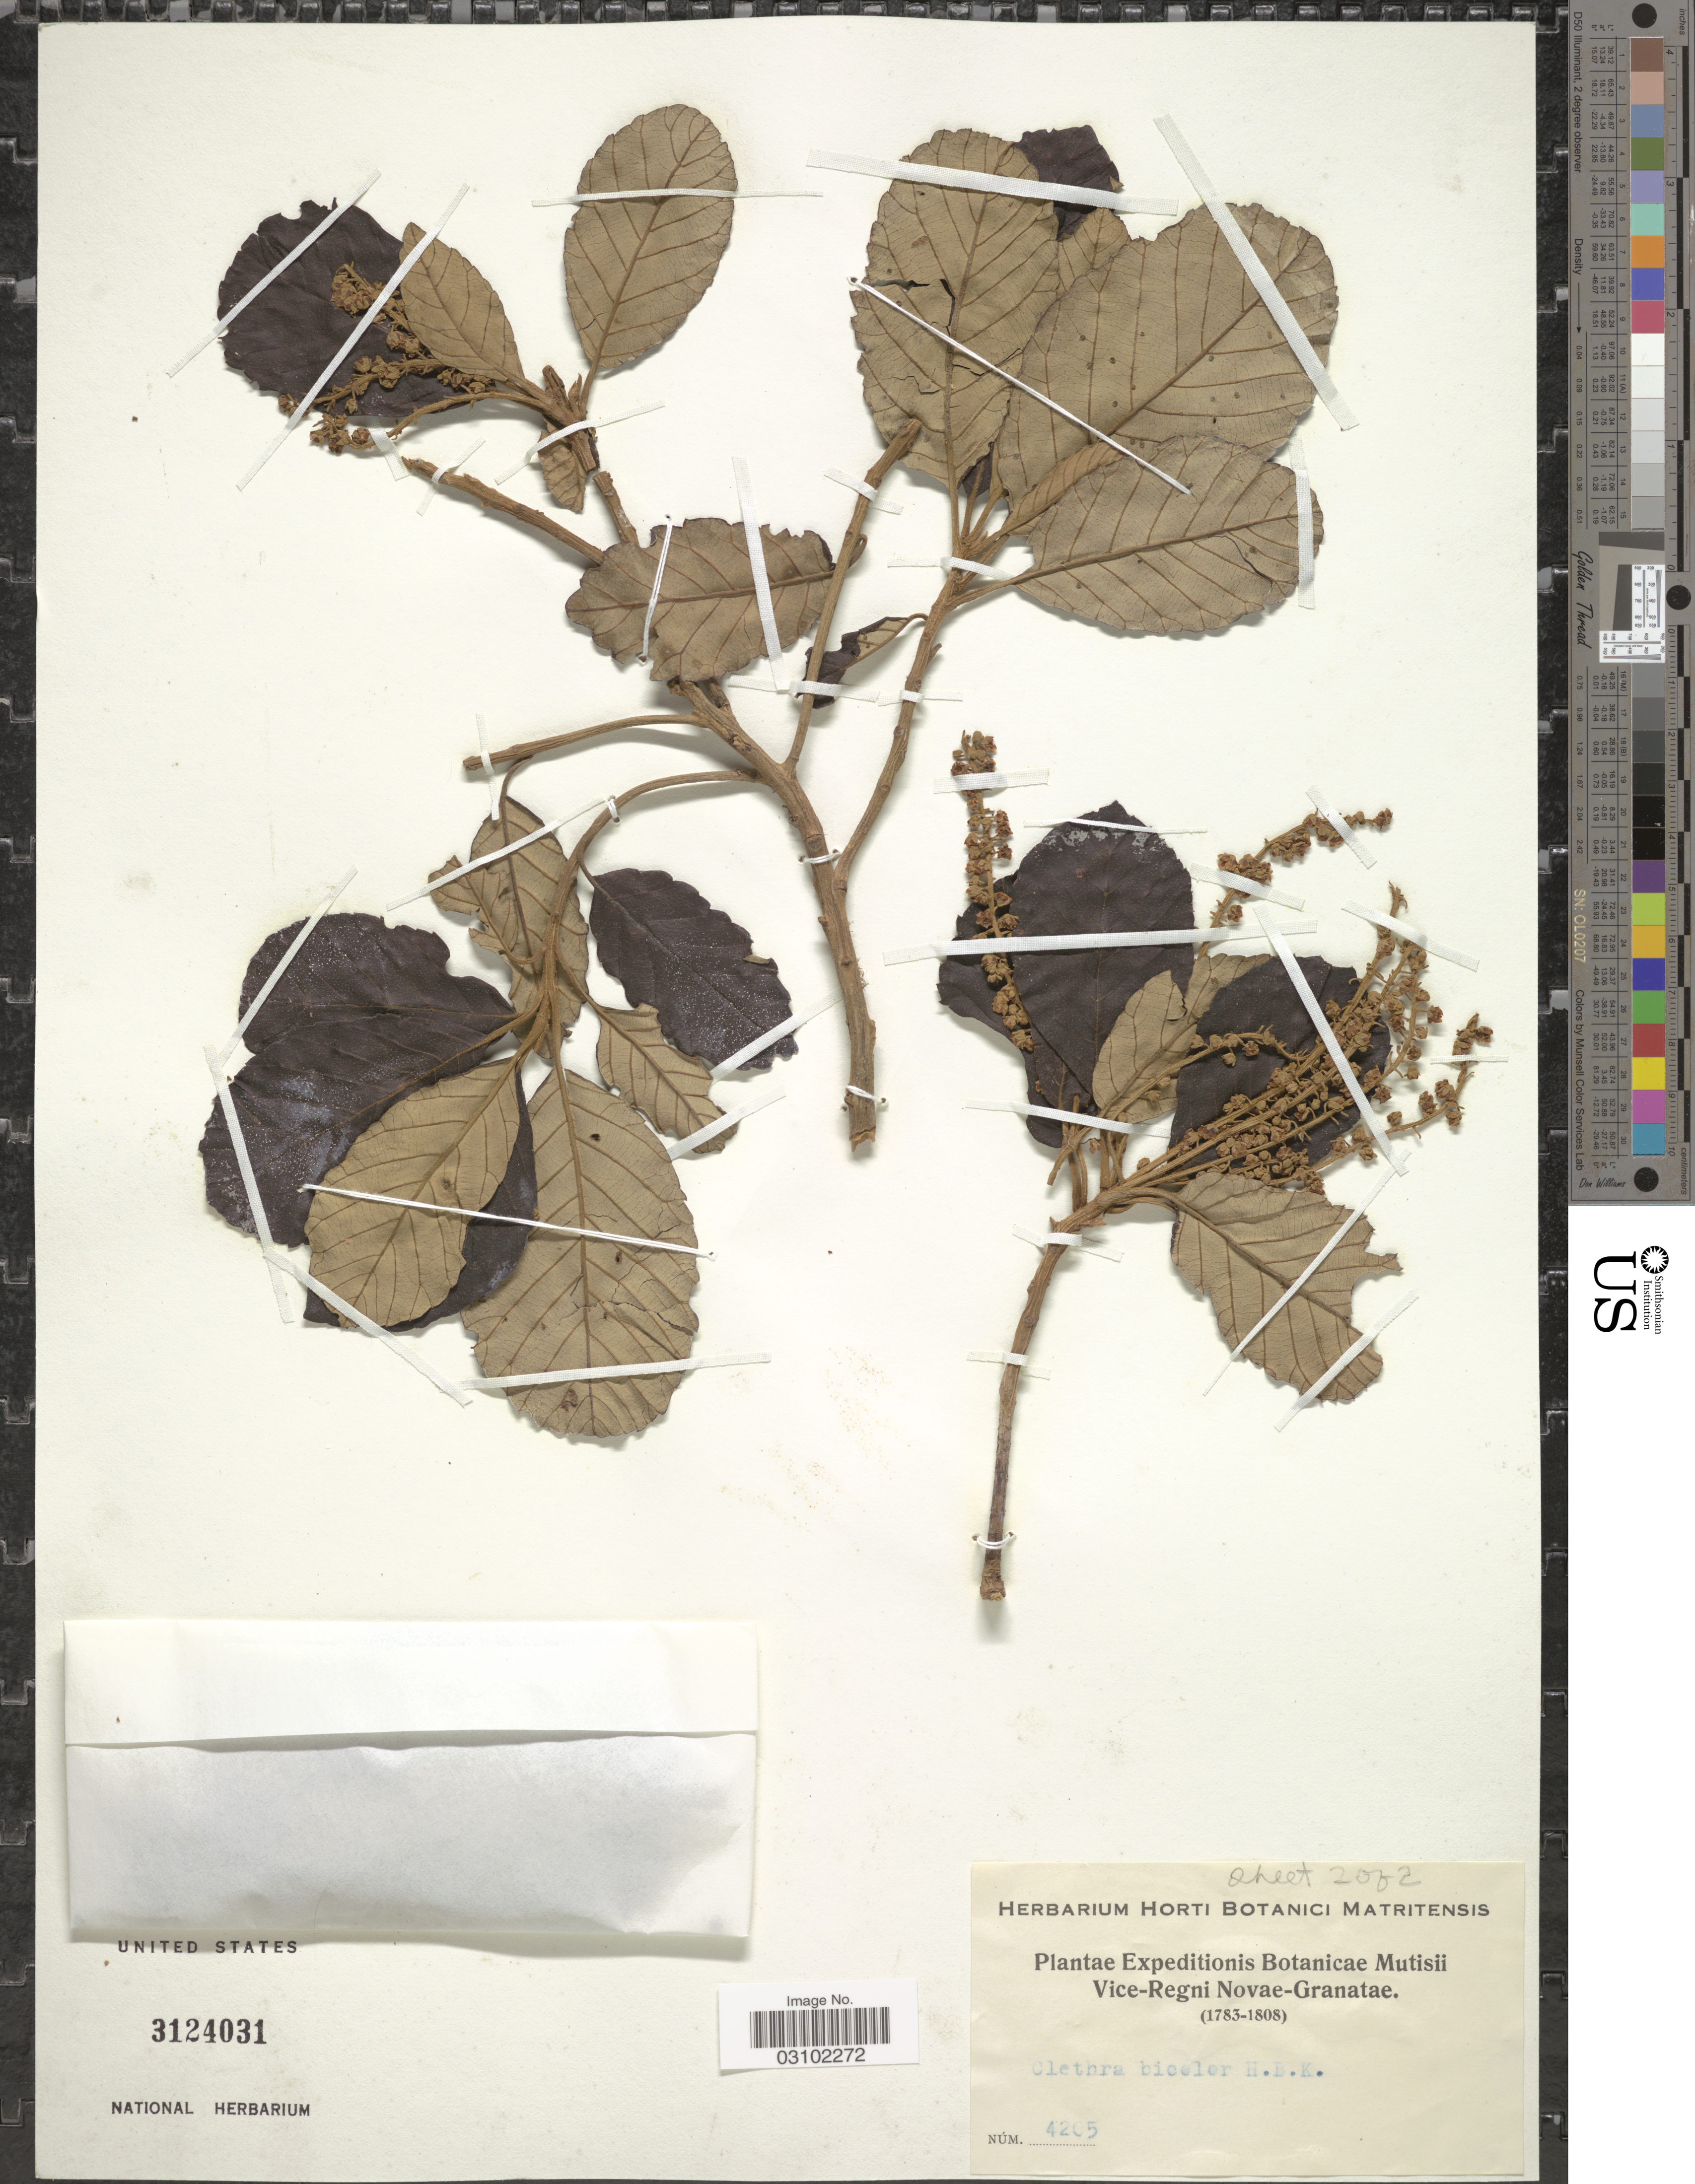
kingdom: Plantae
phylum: Tracheophyta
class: Magnoliopsida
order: Ericales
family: Clethraceae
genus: Clethra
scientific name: Clethra fagifolia var. bicolor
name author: Kunth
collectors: Expeditions Botanicae Mutisii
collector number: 4205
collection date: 1783/1808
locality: Vice-Regni Novae-Granatae.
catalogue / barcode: US 3124031